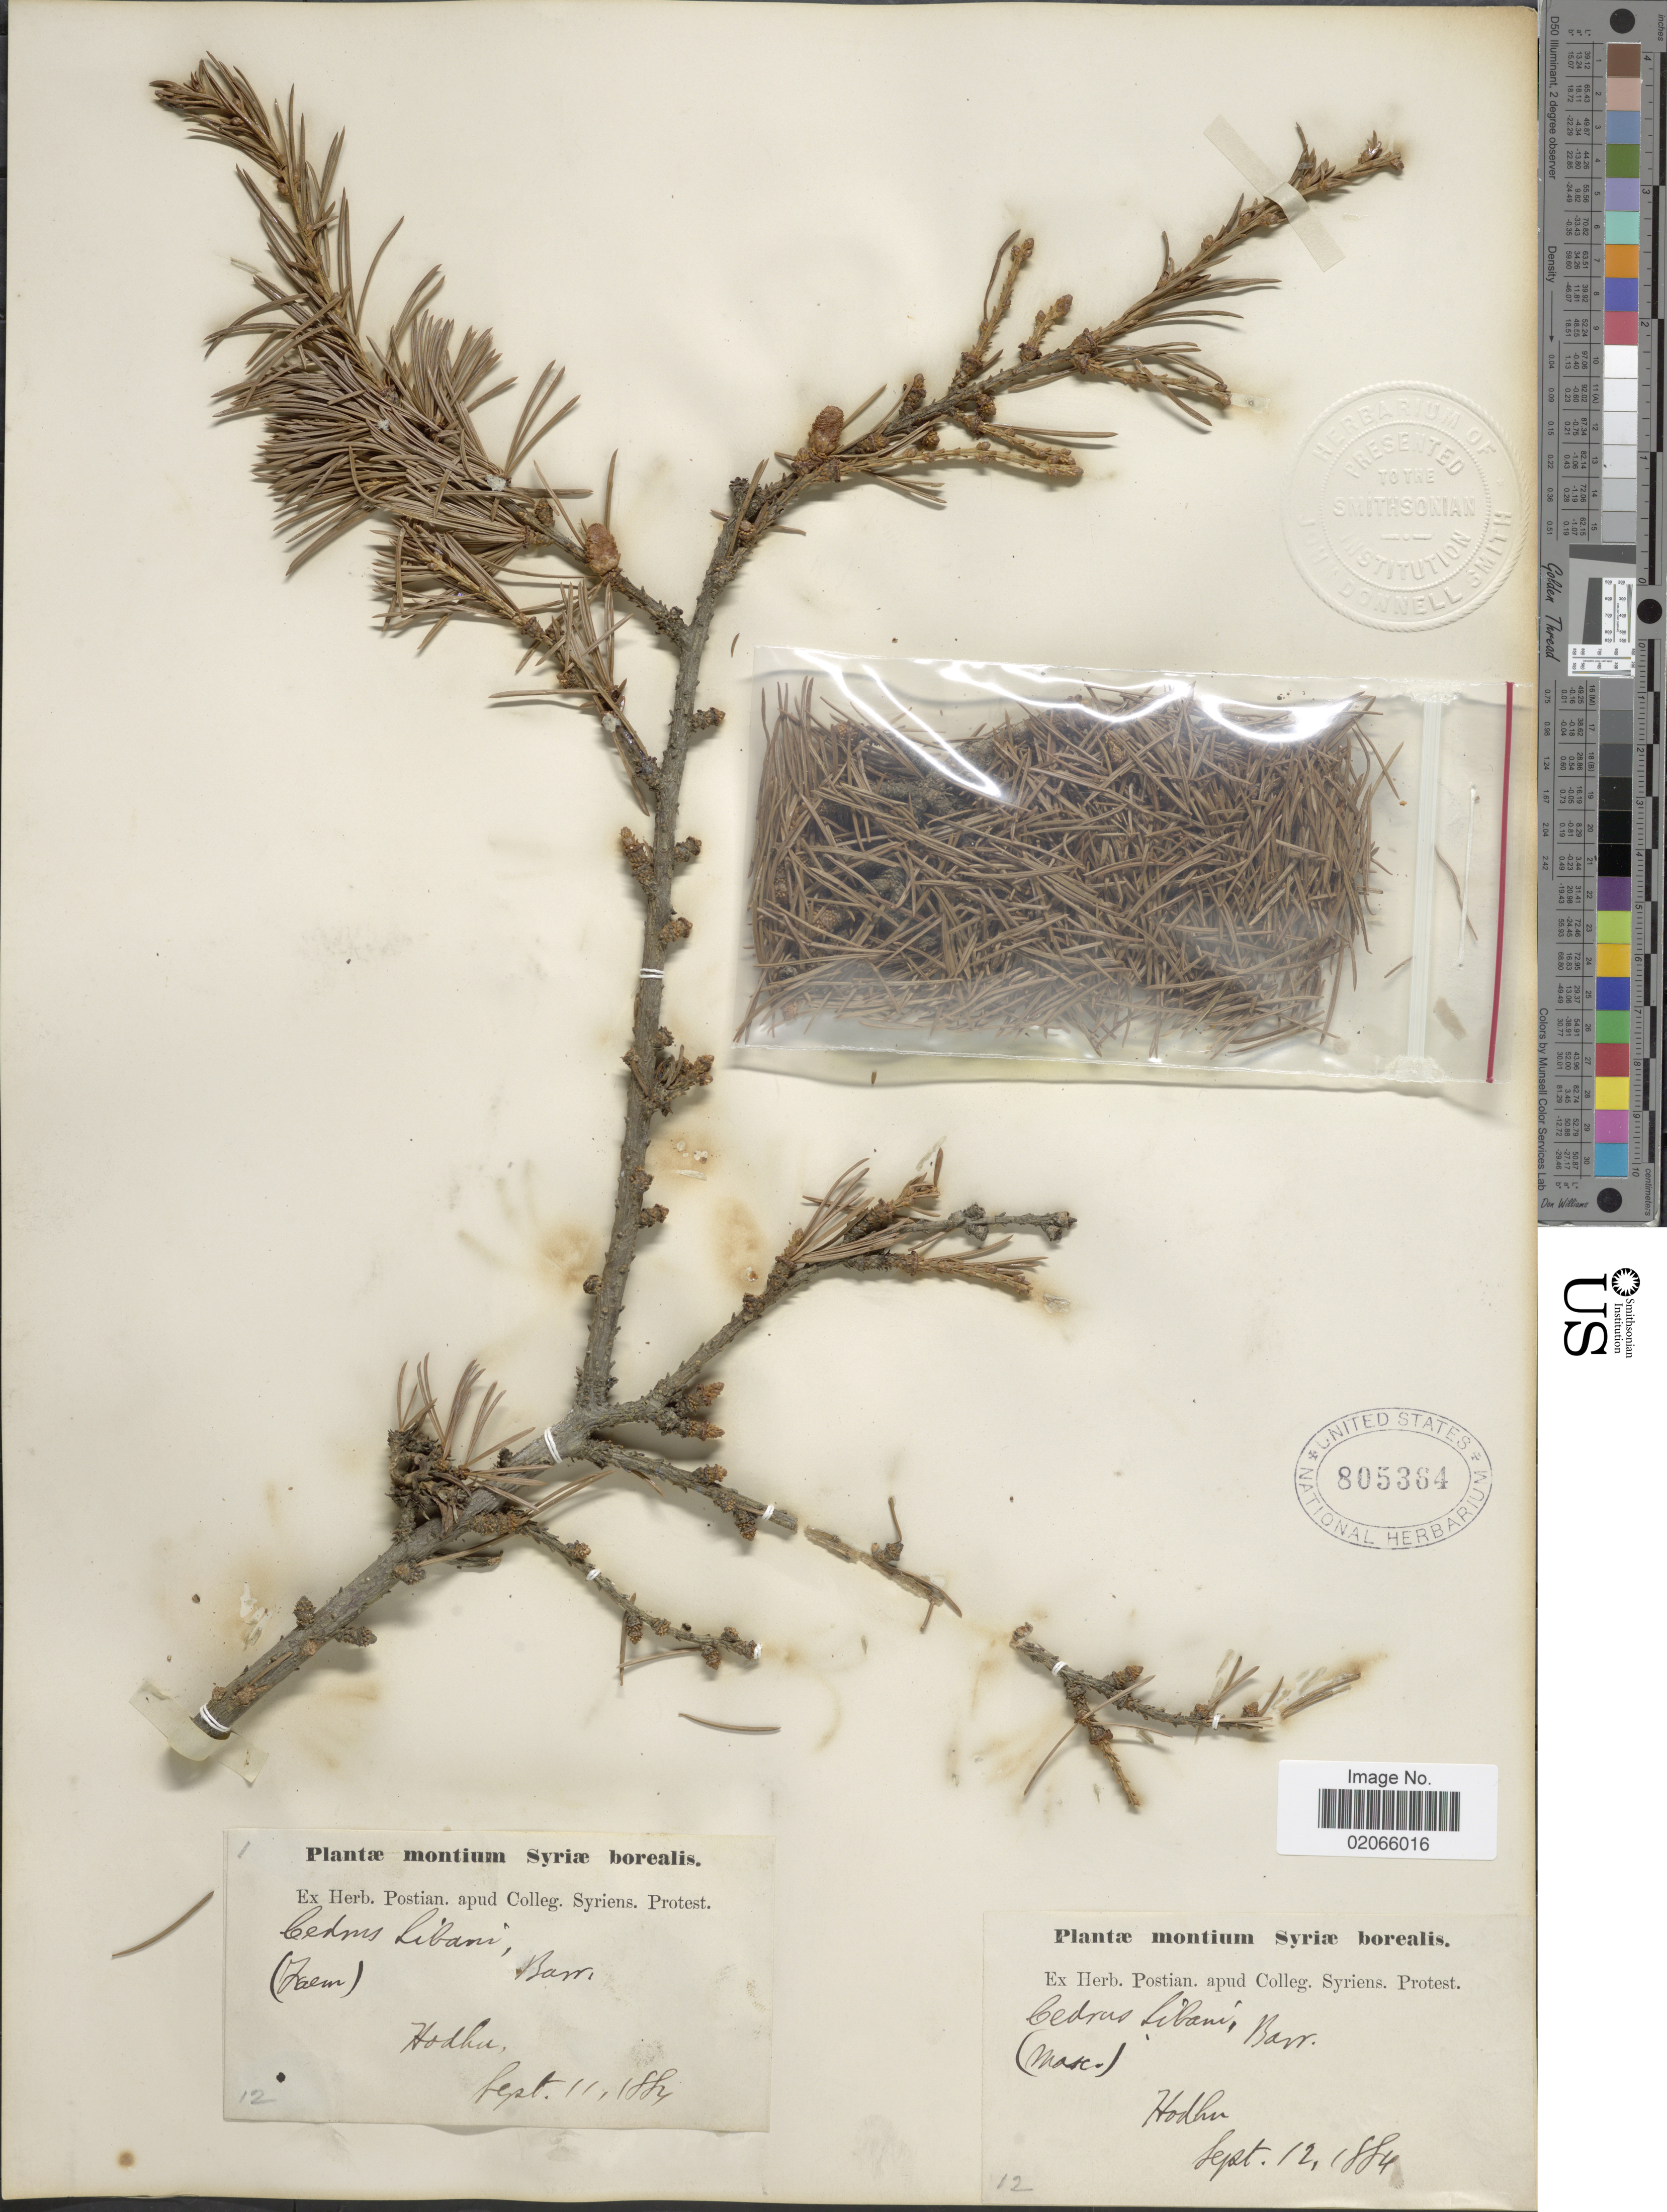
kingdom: Plantae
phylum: Tracheophyta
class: Pinopsida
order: Pinales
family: Pinaceae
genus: Cedrus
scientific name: Cedrus libani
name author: A. Rich.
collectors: ex herb. Postian. apud Colleg. Syriens. Protest. USE "Fannie P. A. Shepard" (10308853) AS PRIMARY COLLECTOR INSTEAD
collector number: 12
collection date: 1884-09-11/1884-09-12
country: Syria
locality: Syriae. Hodhu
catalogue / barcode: US 805364